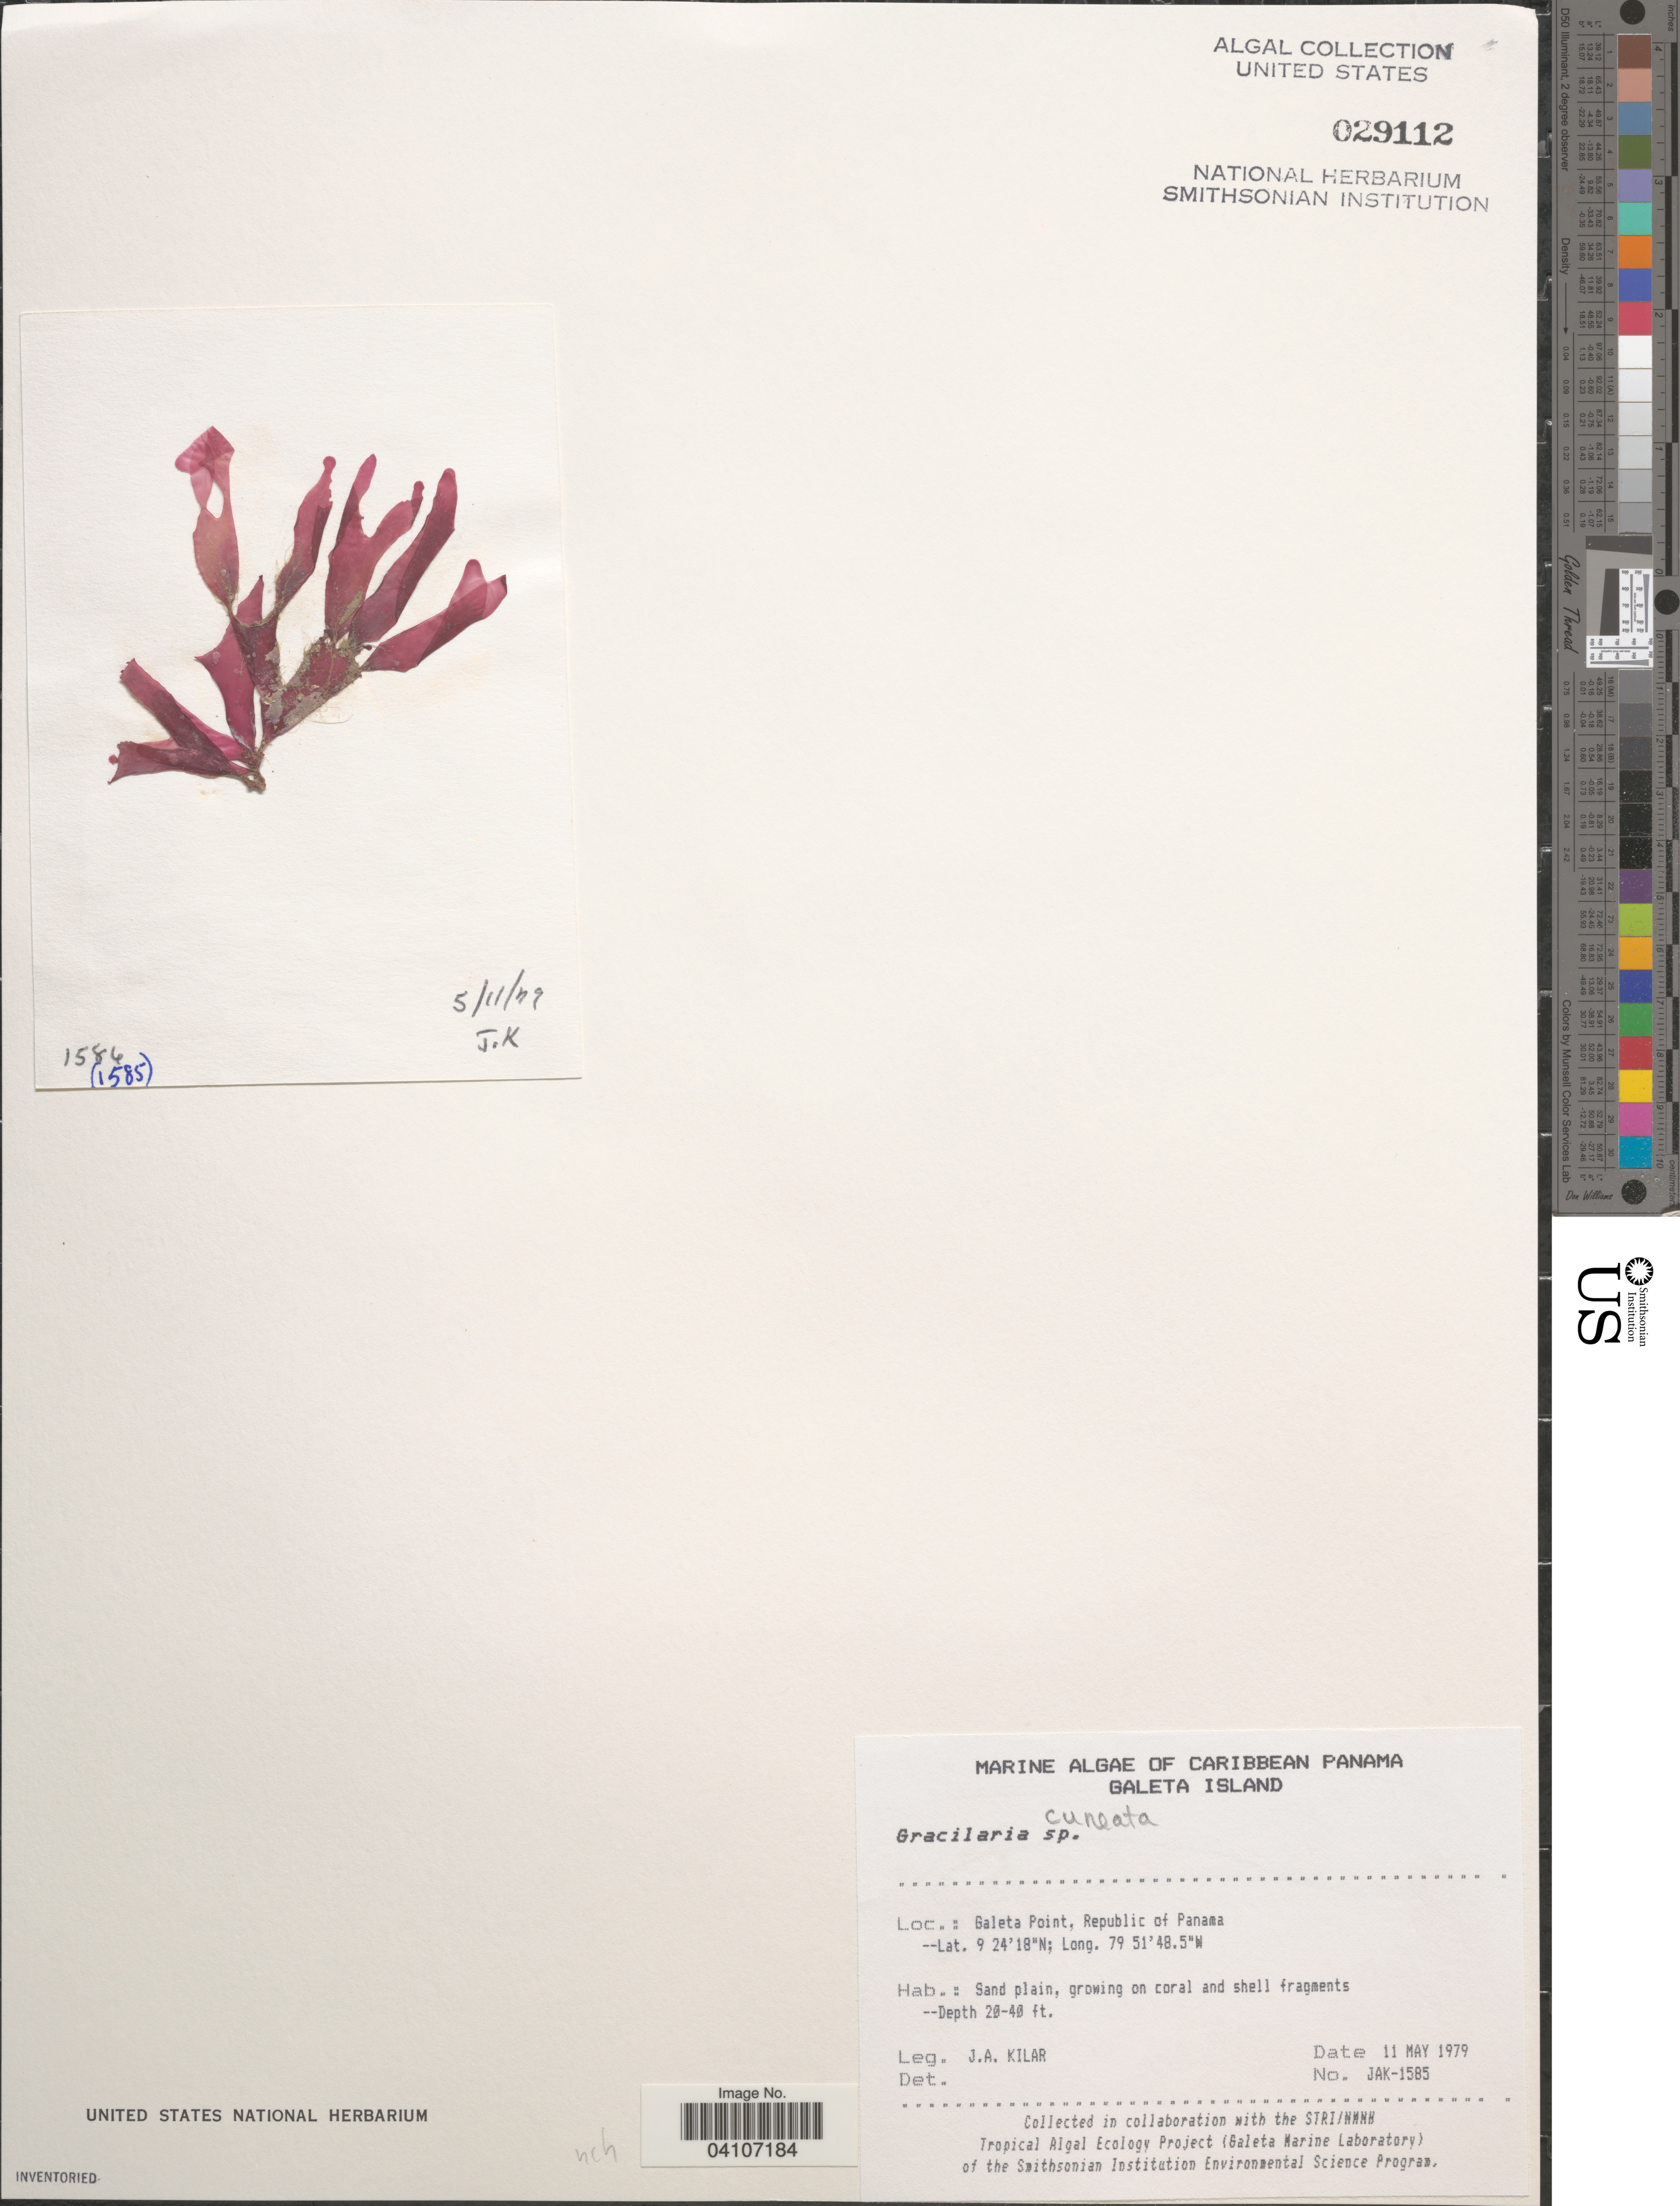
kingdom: Plantae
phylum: Rhodophyta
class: Florideophyceae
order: Gracilariales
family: Gracilariaceae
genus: Gracilaria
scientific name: Gracilaria cuneata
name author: Aresch.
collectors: J. A. Kilar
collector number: JAK-1585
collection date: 1979-05-11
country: Panama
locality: Caribbean Panama. Galeta Island. Galeta Point, Republic of Panama.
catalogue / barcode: US 29112